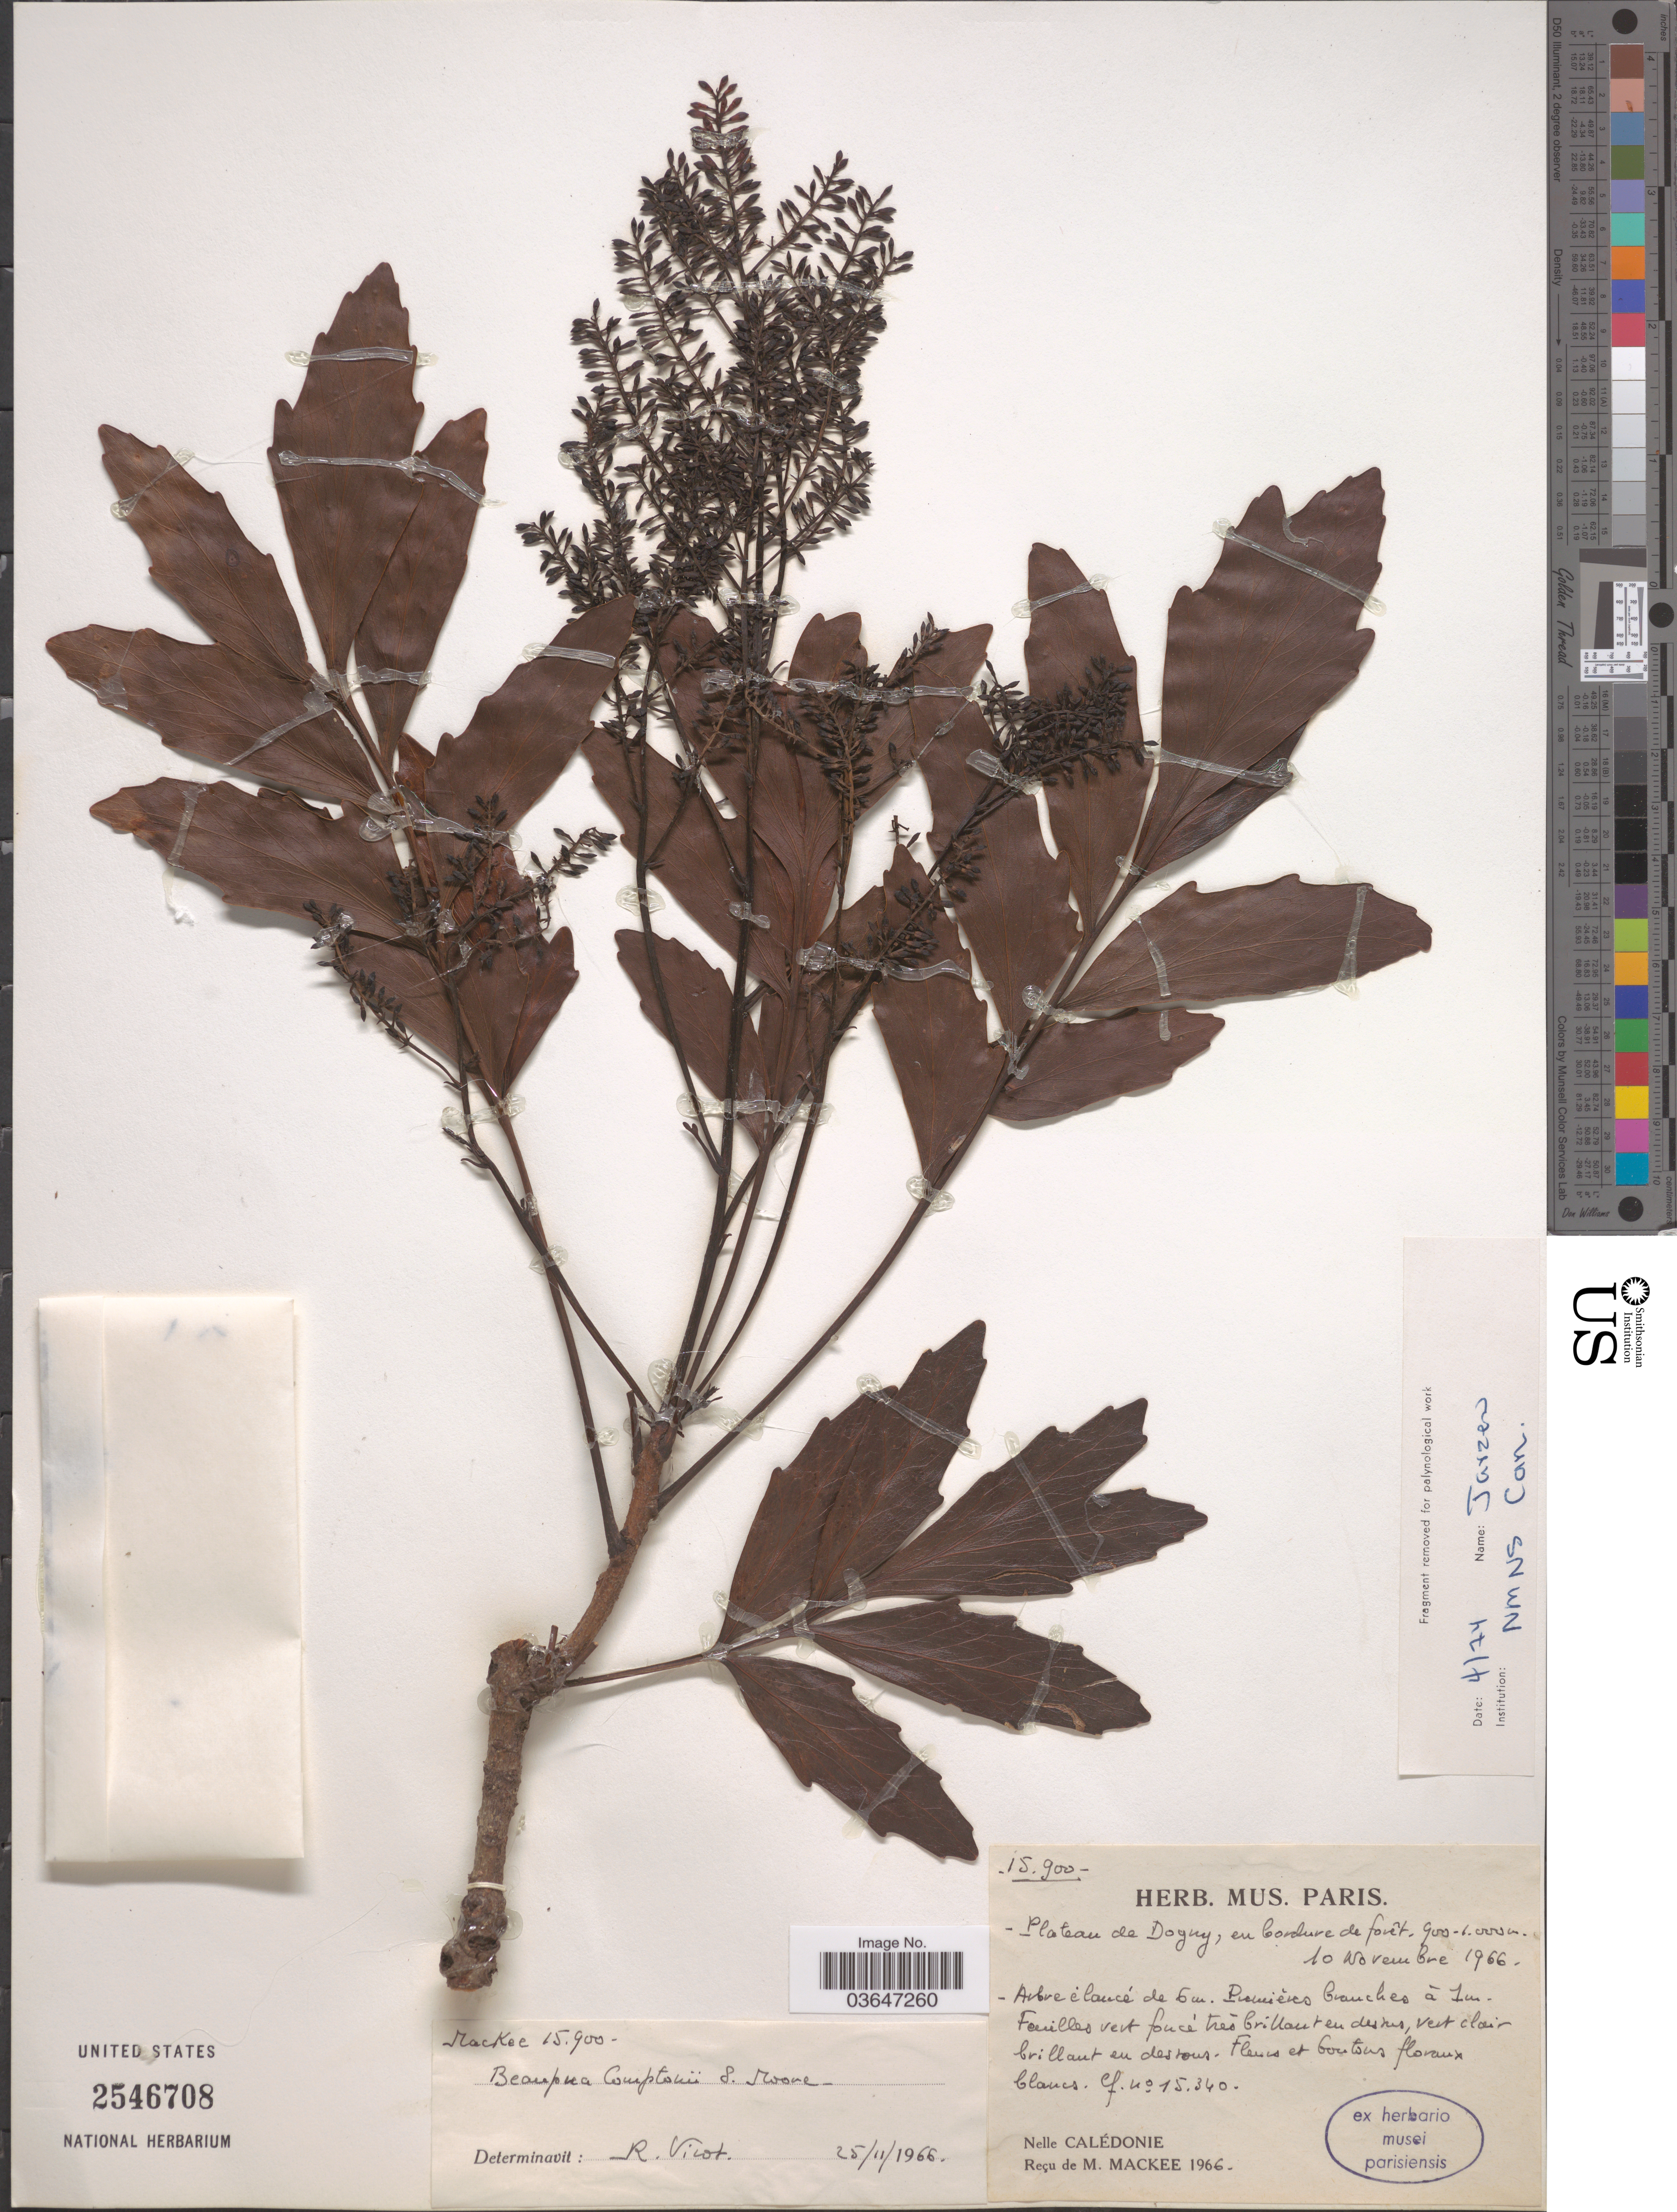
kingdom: Plantae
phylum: Tracheophyta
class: Magnoliopsida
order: Proteales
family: Proteaceae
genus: Beauprea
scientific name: Beauprea comptonii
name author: S. Moore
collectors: M. Mackee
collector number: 15900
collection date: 1966-11-10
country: New Caledonia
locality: Plateau de Doguy, en bordure de forêt.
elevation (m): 900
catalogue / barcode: US 2546708